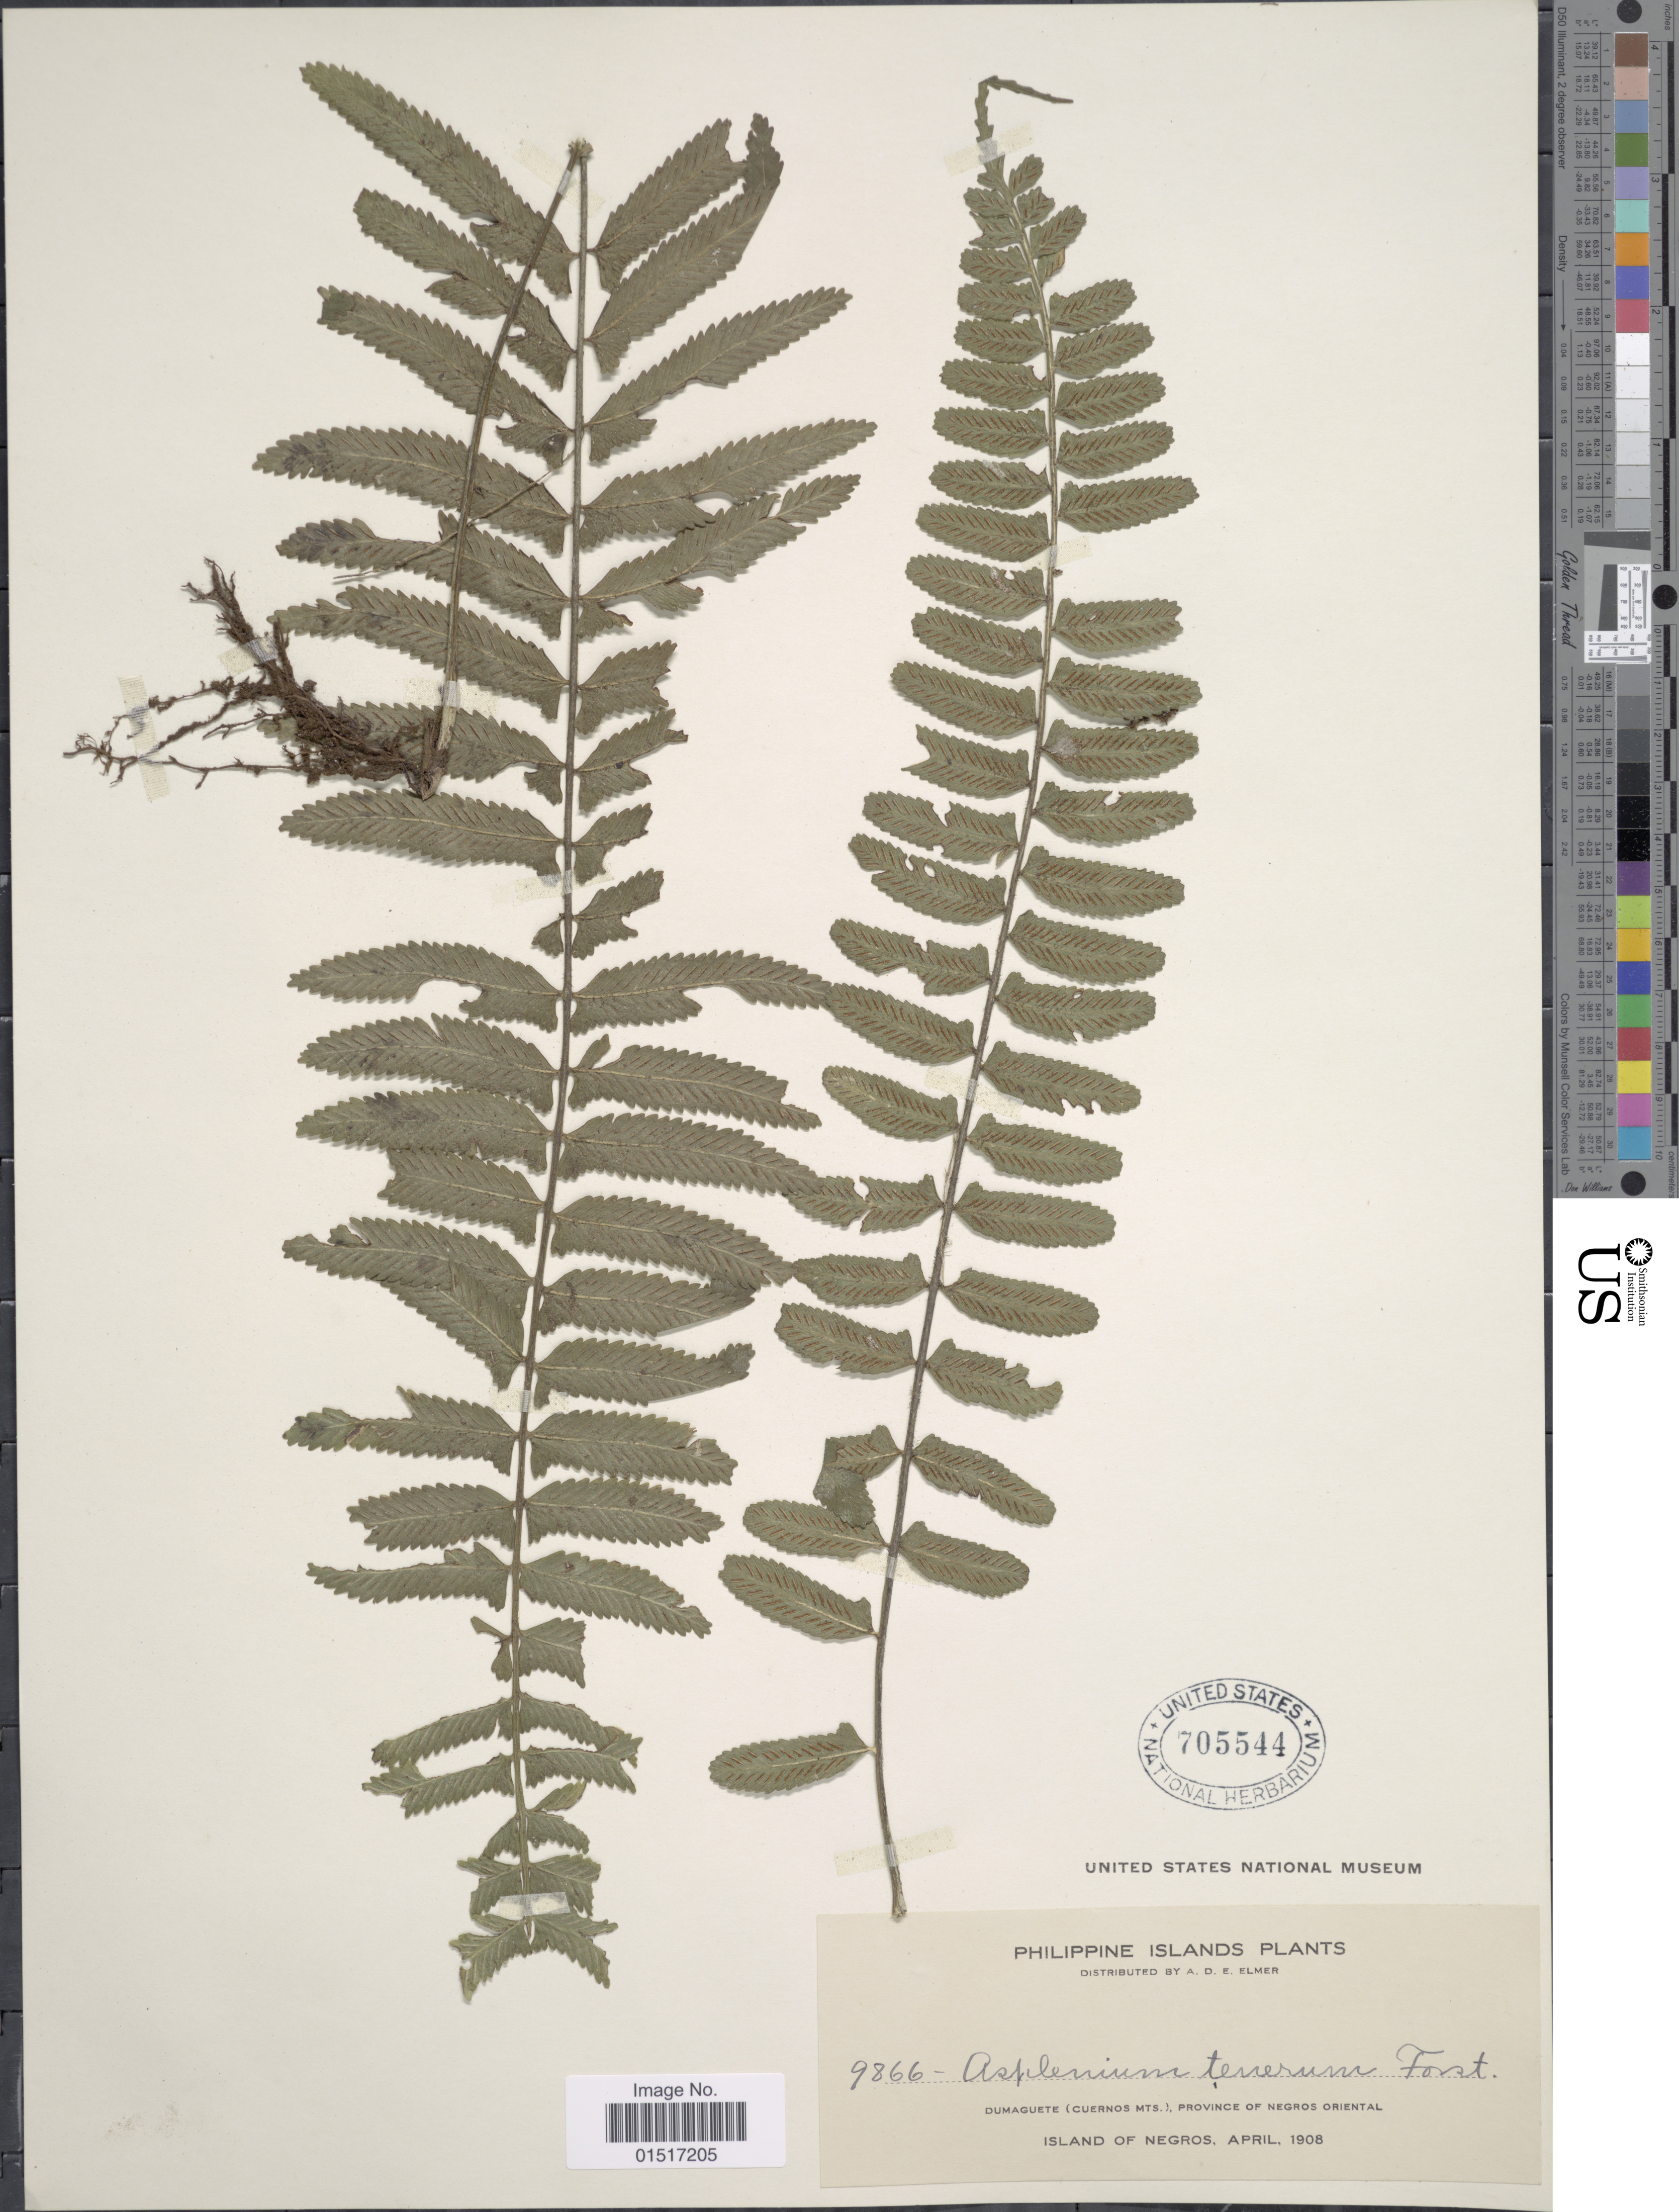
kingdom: Plantae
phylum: Tracheophyta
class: Polypodiopsida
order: Polypodiales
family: Aspleniaceae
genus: Asplenium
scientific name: Asplenium tenerum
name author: G. Forst.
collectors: A. D. E. Elmer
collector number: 9866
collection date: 1908-04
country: Philippines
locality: Dumaguete (Cuernos Mts.), Province of Negros Oriental. Island of Negros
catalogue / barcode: US 705544